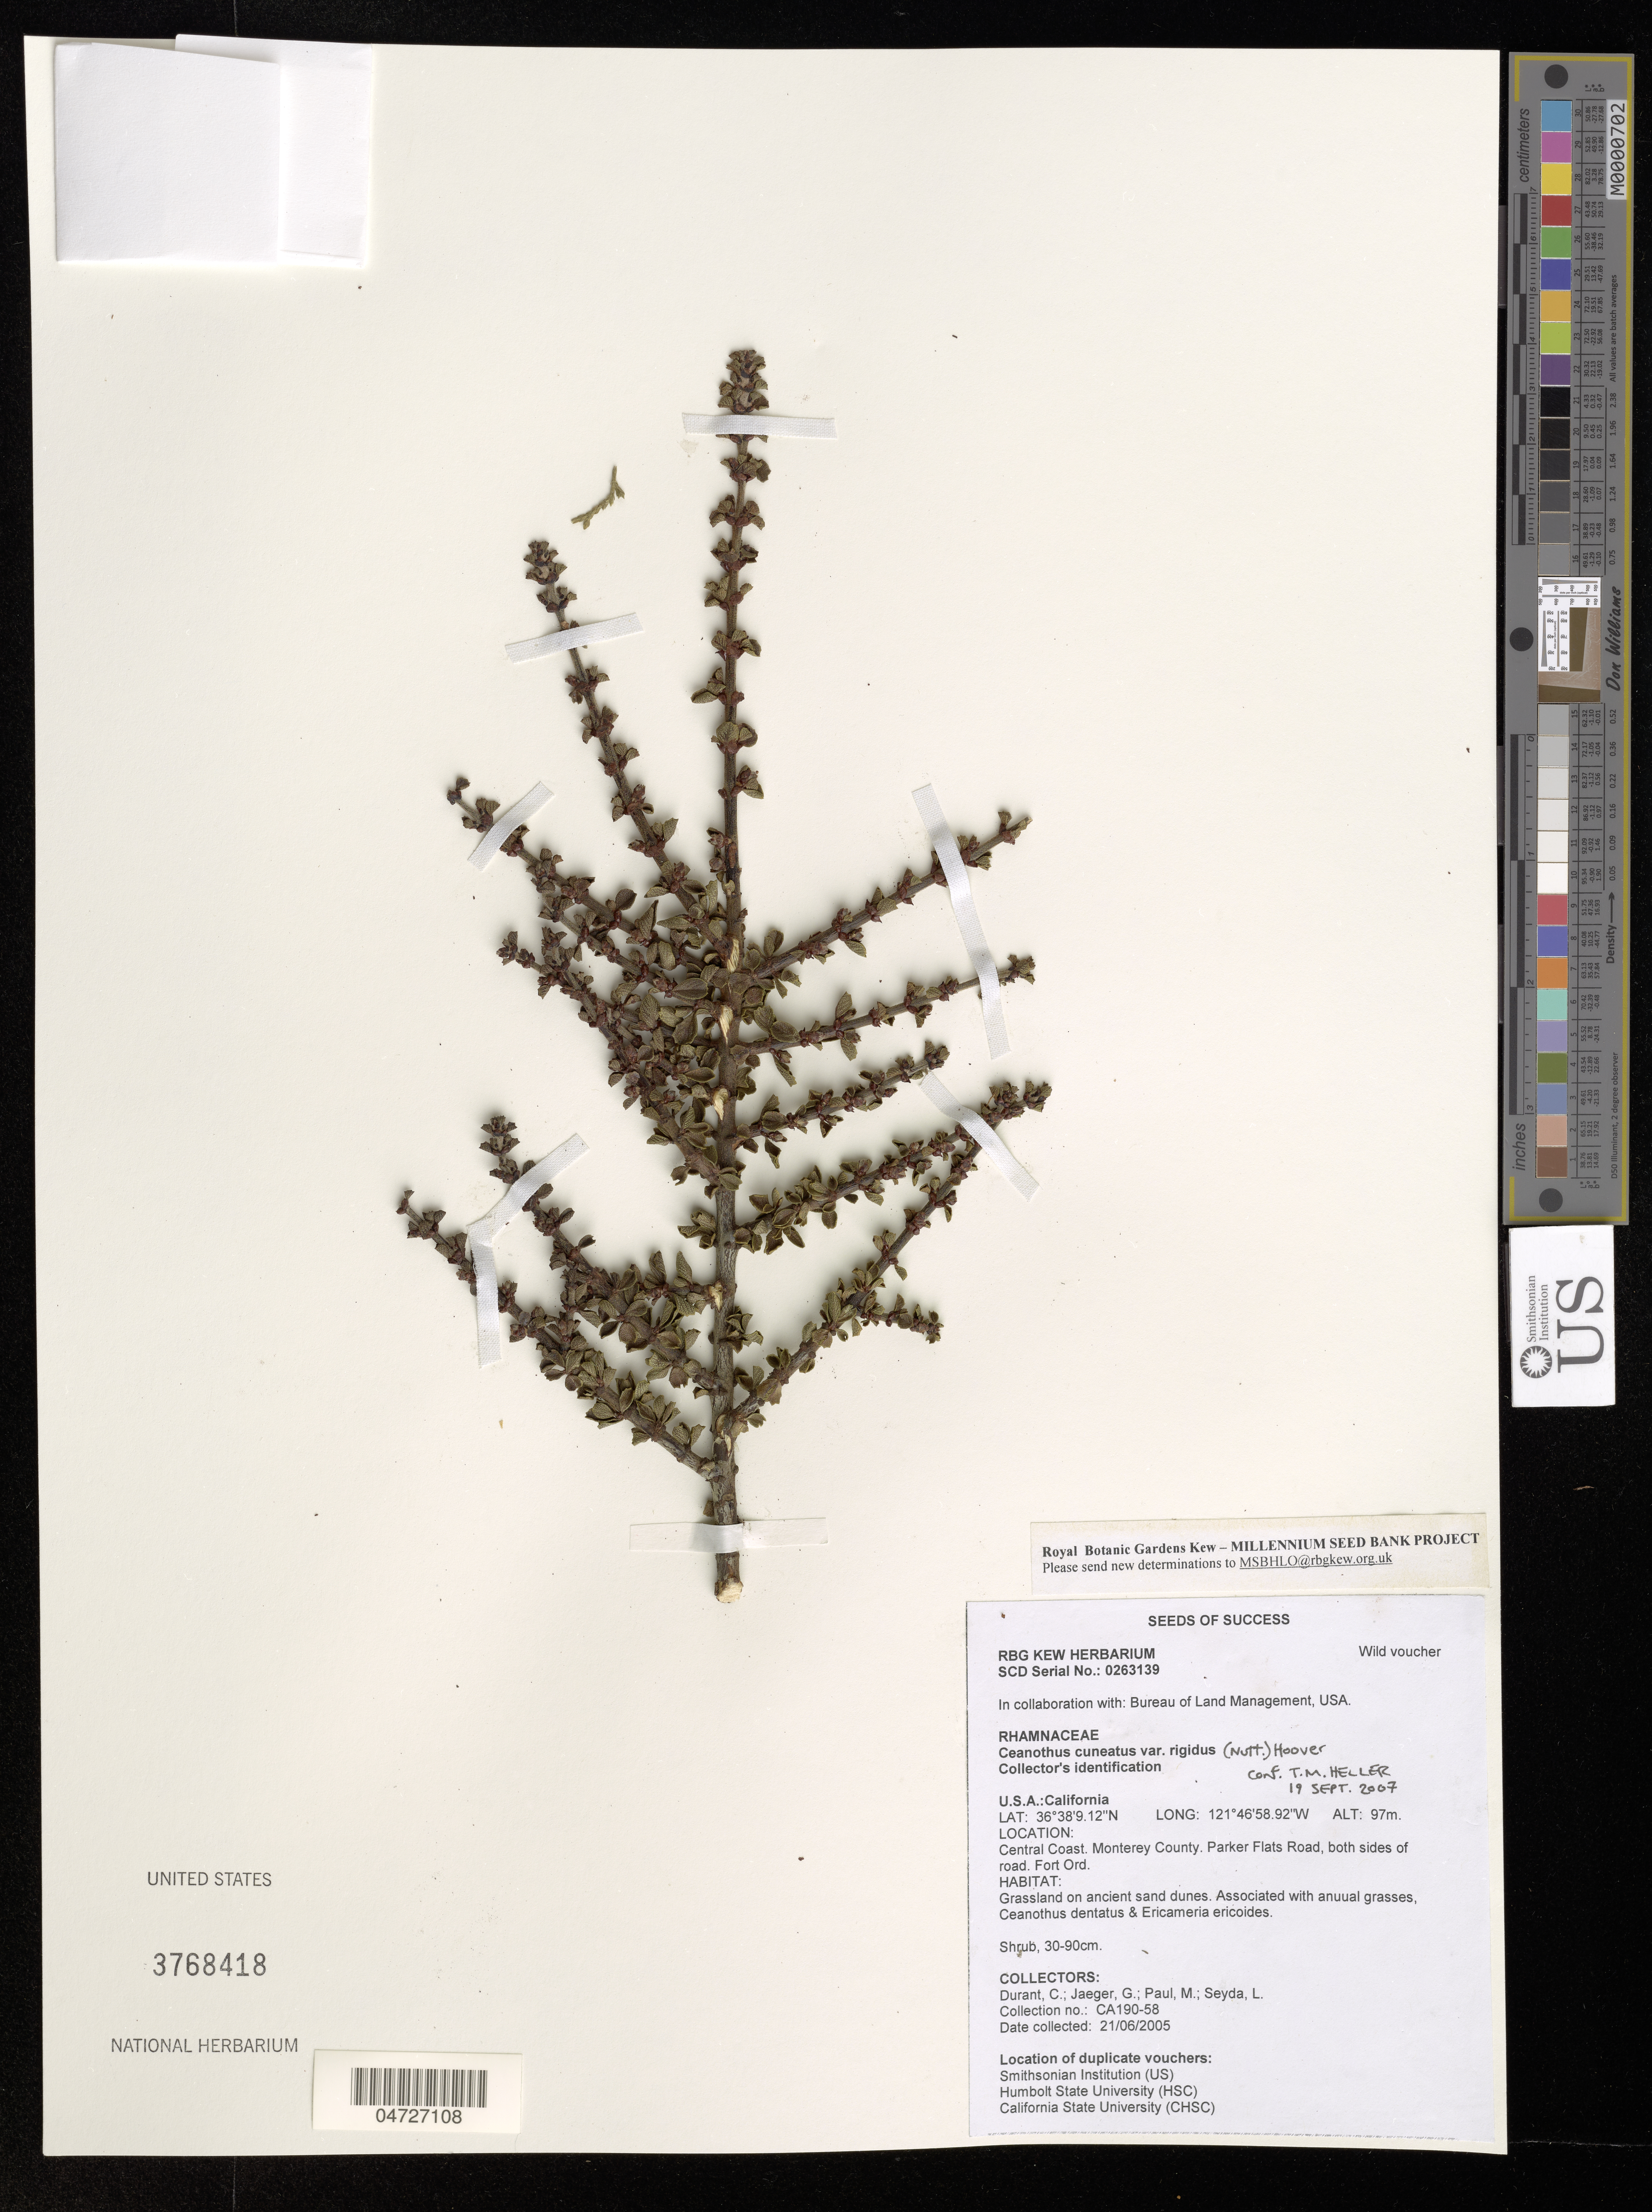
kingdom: Plantae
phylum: Tracheophyta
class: Magnoliopsida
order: Rosales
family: Rhamnaceae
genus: Ceanothus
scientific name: Ceanothus cuneatus var. rigidus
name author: (Nutt.) Hoover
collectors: C. Durant, G. Jaeger, M. Paul & L. Seyda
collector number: CA190-58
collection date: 2005-06-21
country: United States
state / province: California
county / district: Monterey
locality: Central Coast. Monterey County. Parker Flats Road, both sides of road. Fort Ord.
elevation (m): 97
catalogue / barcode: US 3768418